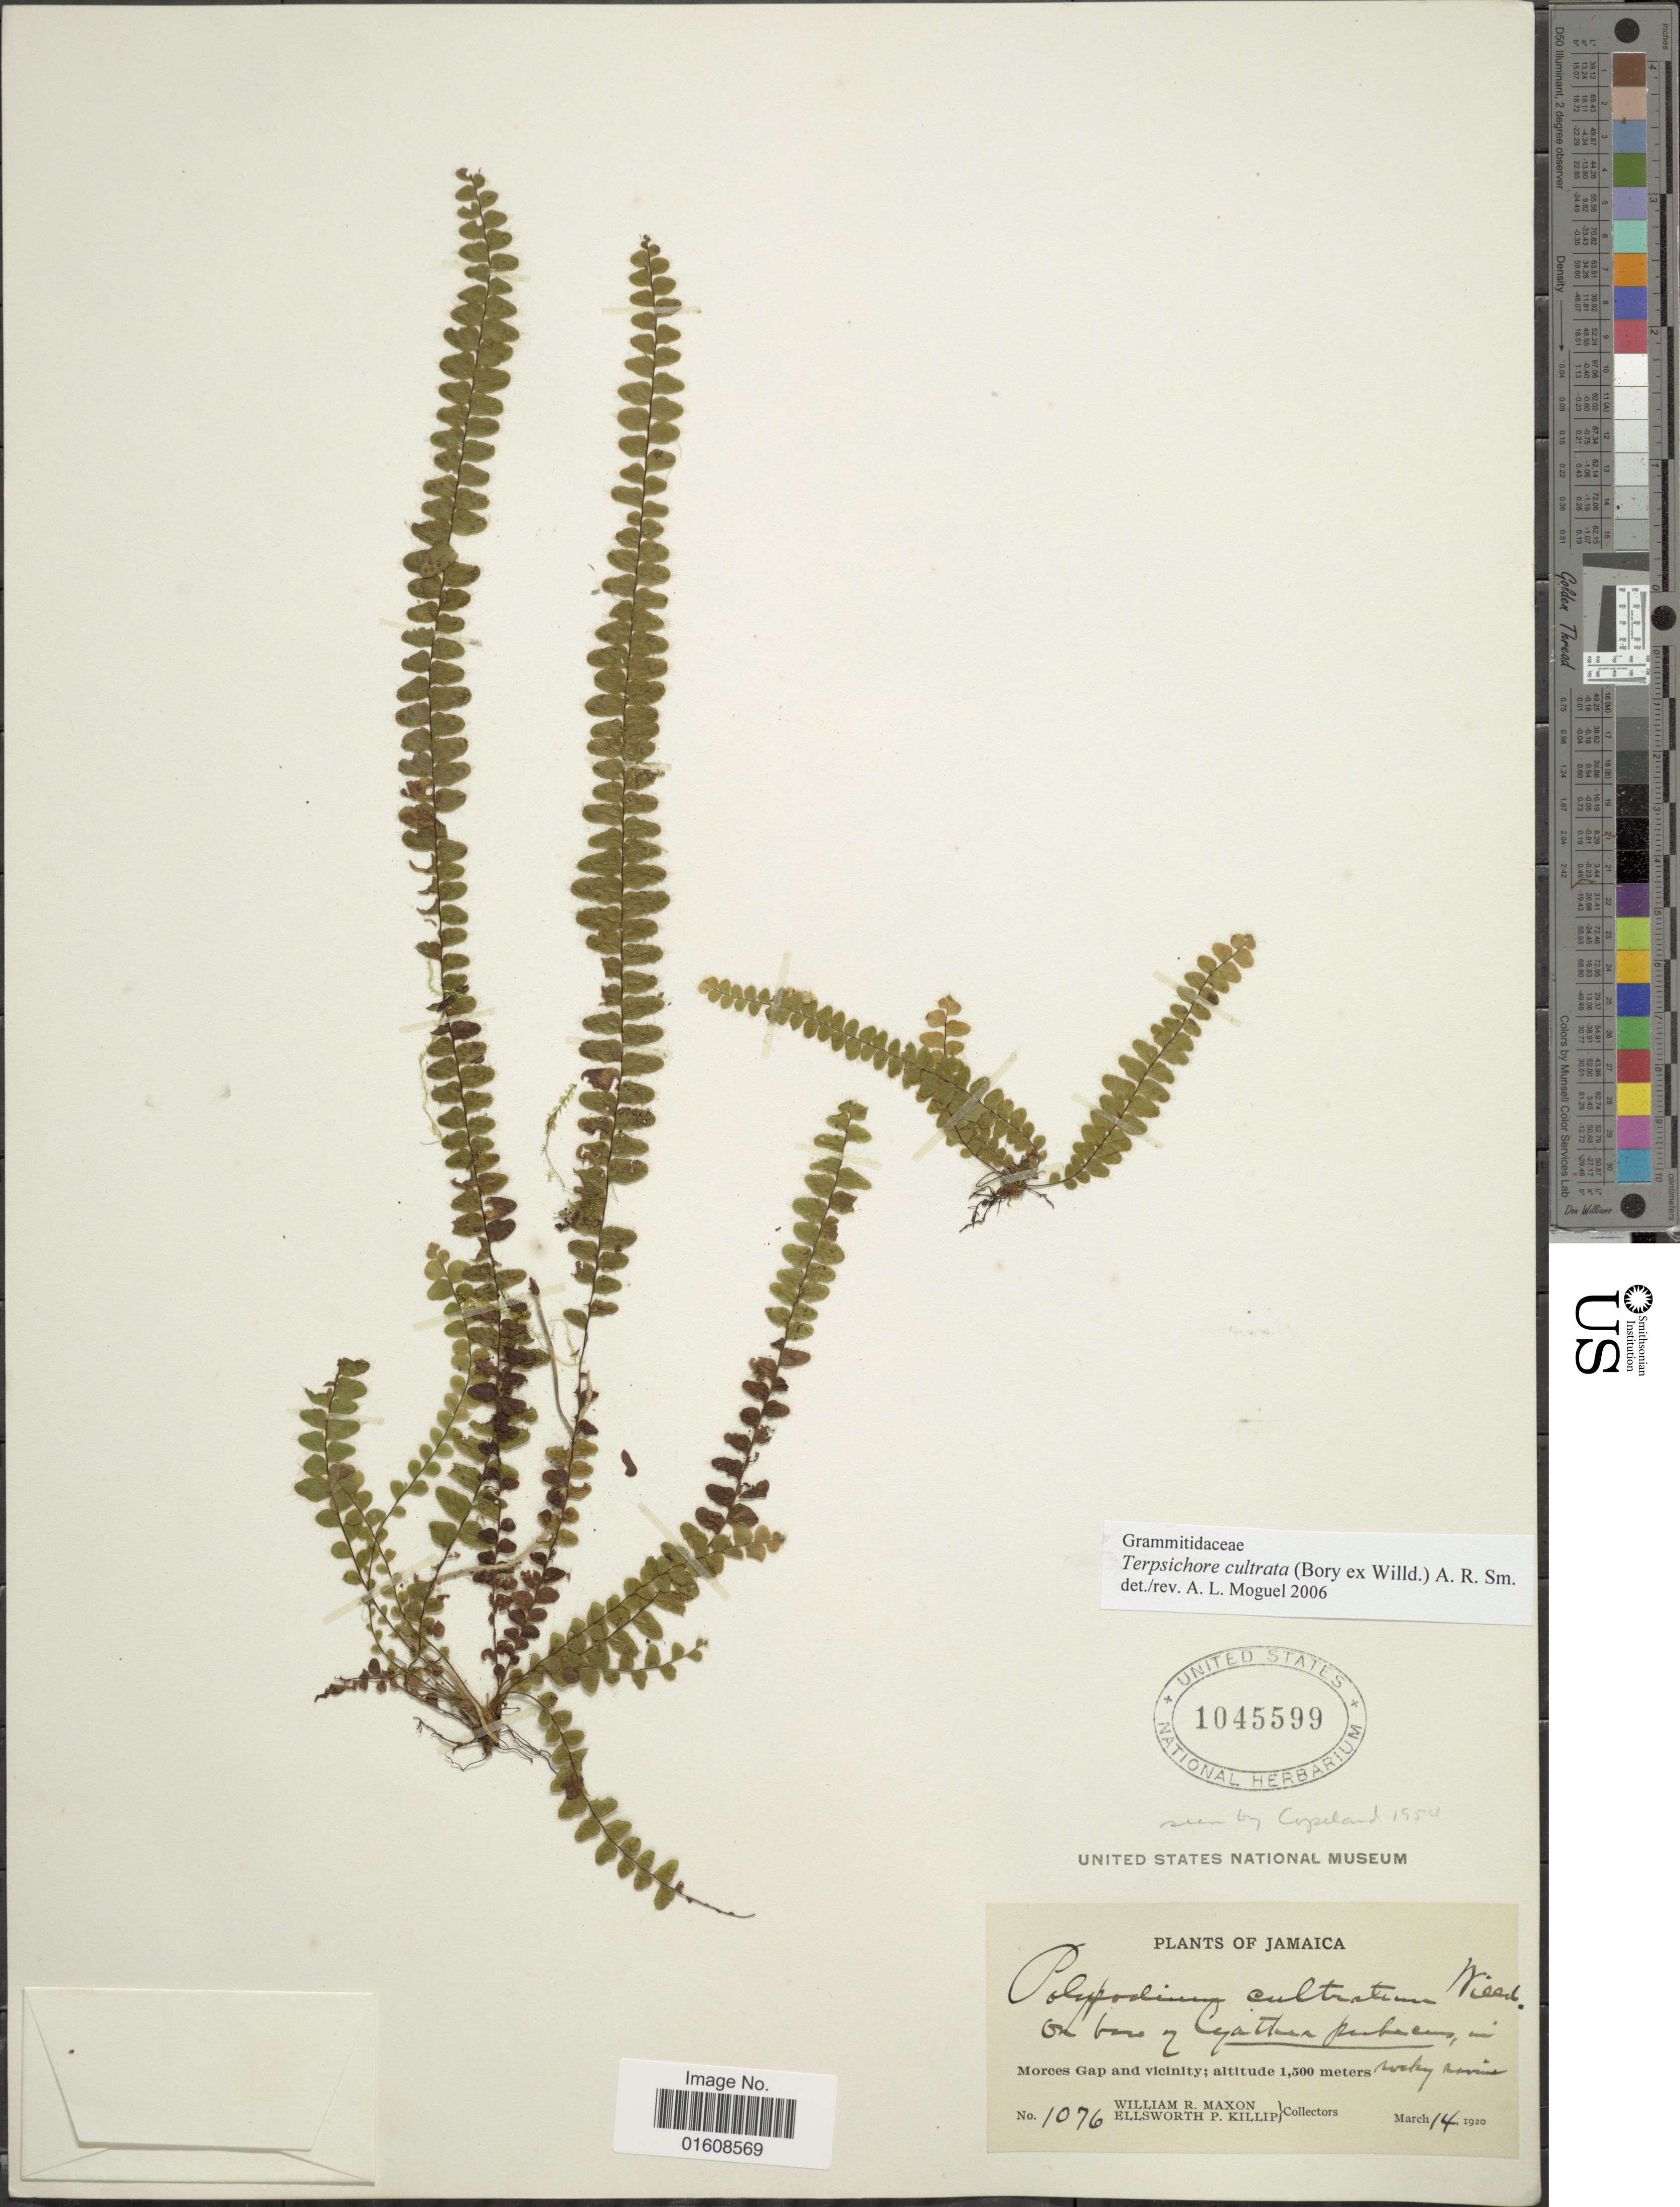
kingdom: Plantae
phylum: Tracheophyta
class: Polypodiopsida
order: Polypodiales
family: Polypodiaceae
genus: Alansmia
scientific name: Alansmia cultrata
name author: (Bory ex Willd.) Moguel & M. Kessler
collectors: W. R. Maxon & E. P. Killip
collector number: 1076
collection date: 1920-03-14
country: Jamaica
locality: Morces Gap and vicinity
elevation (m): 1500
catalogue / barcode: US 1045599